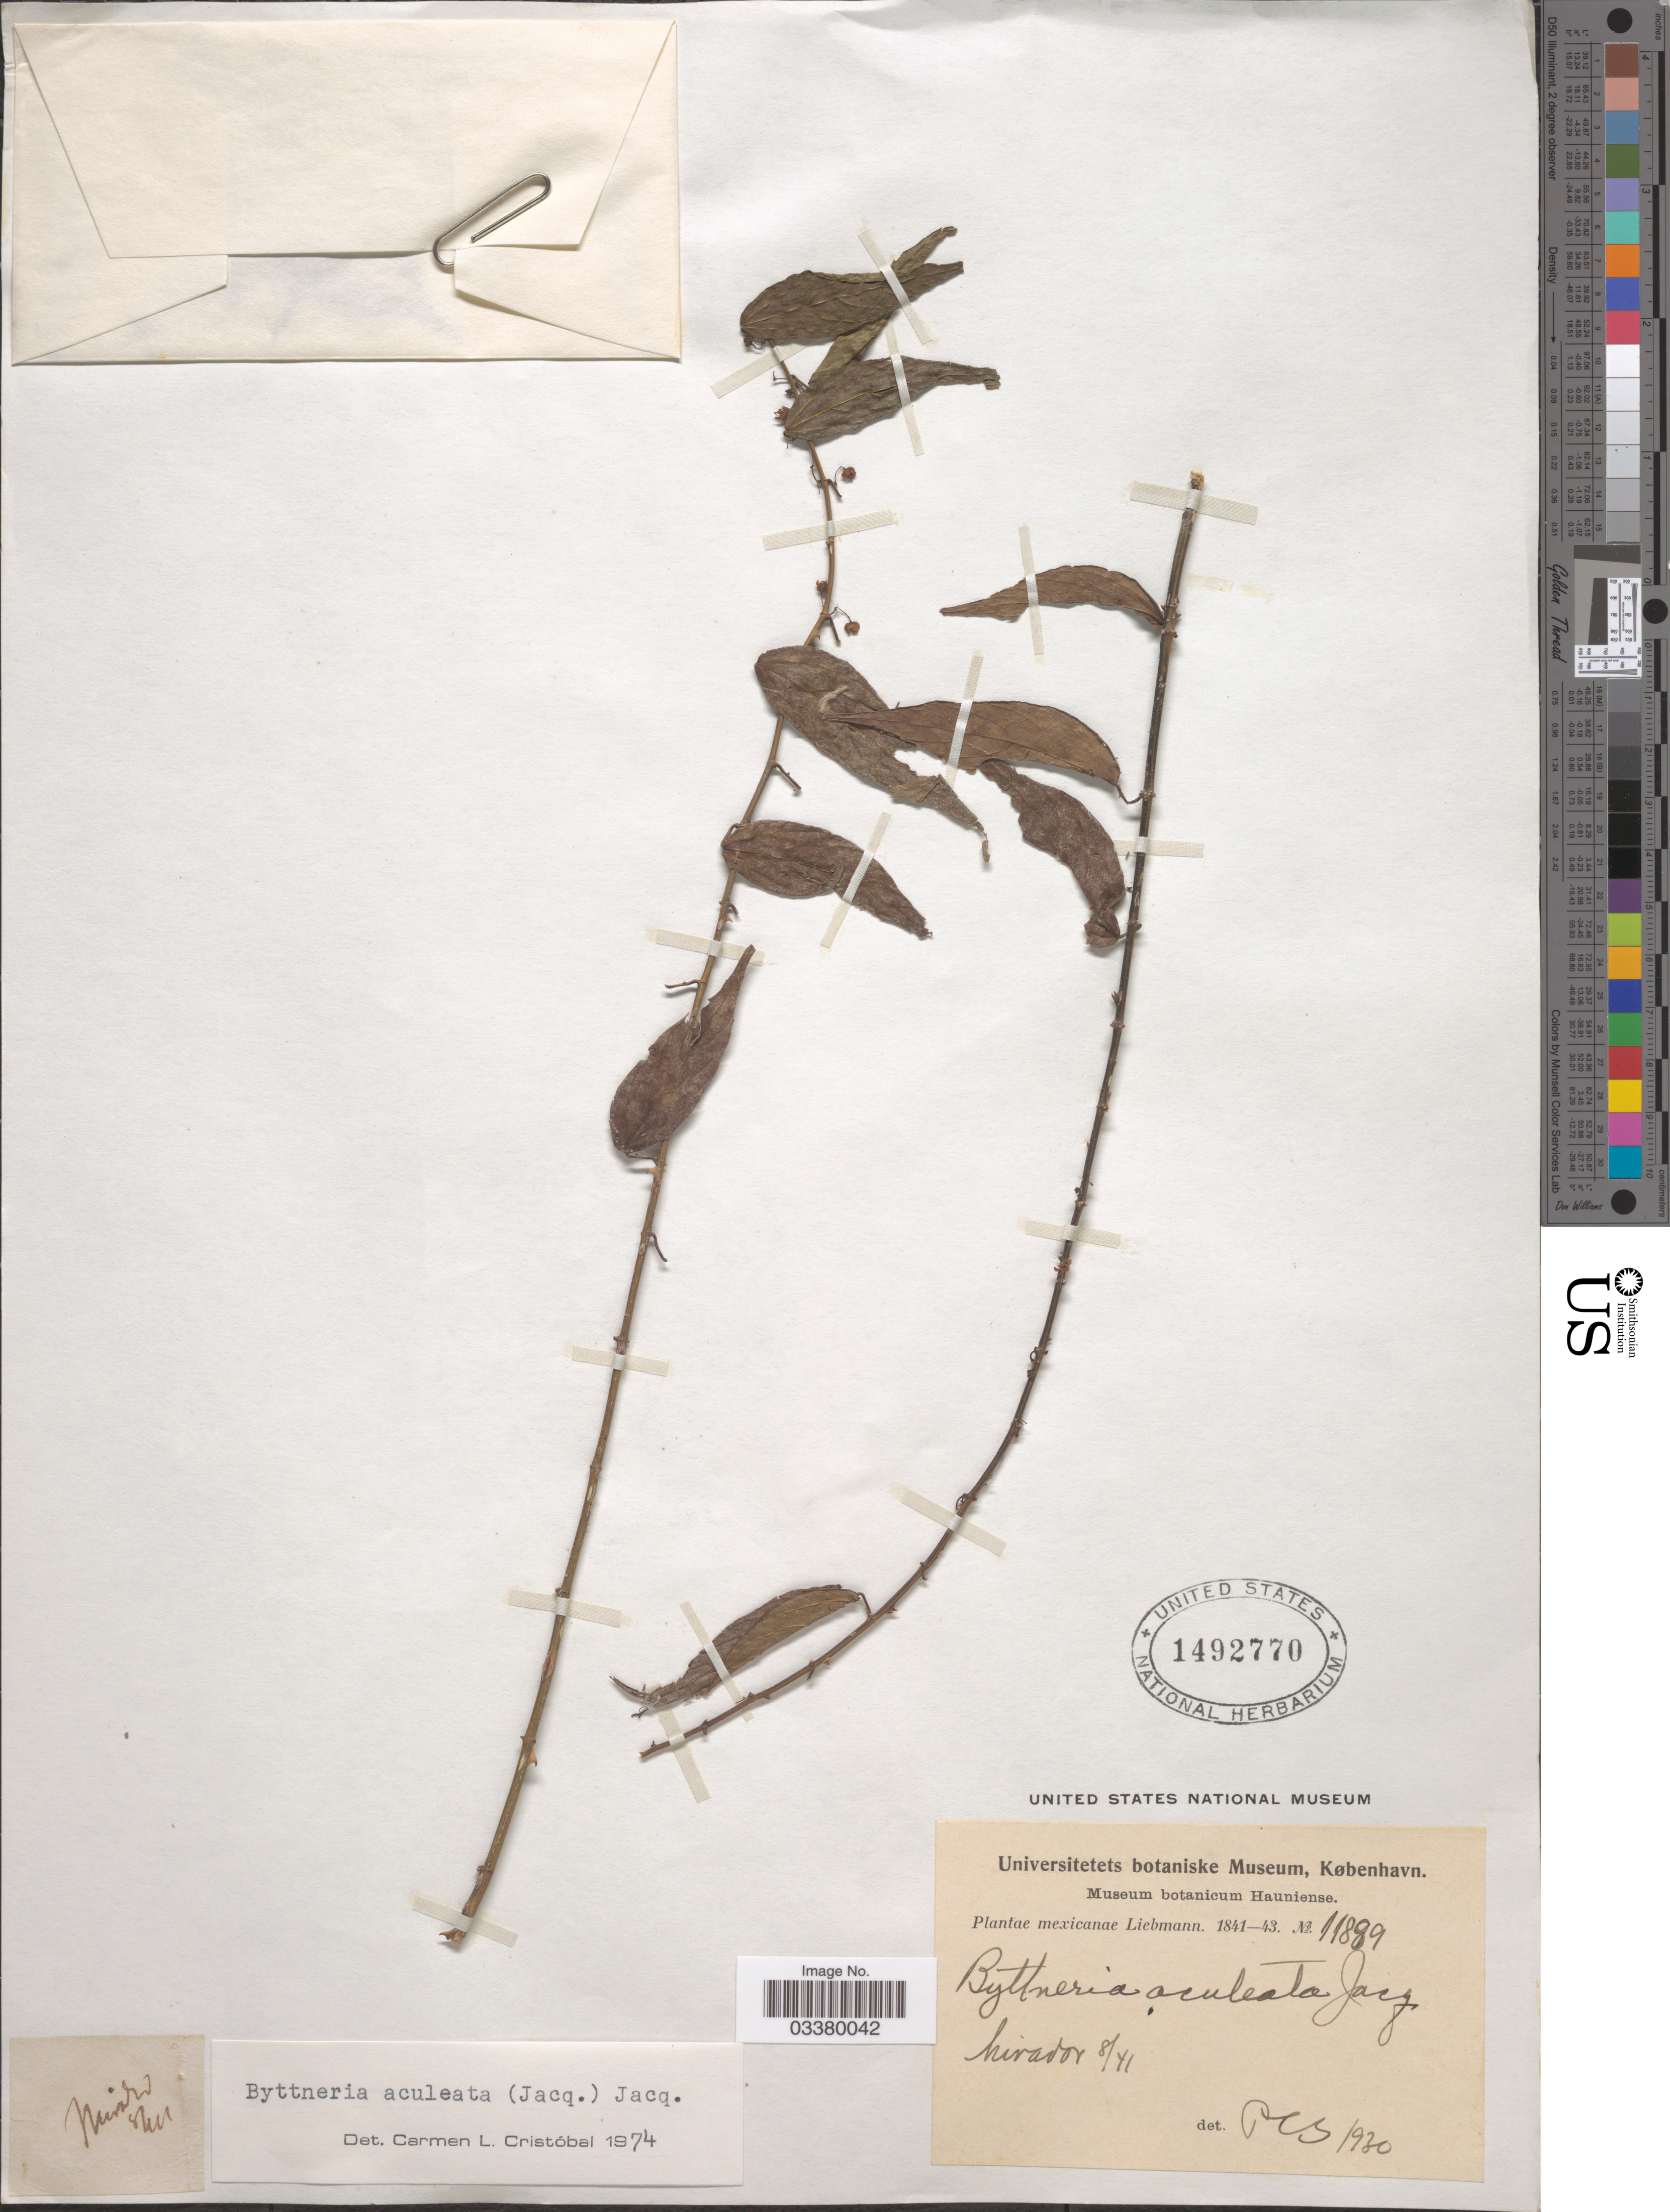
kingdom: Plantae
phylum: Tracheophyta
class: Magnoliopsida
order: Malvales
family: Malvaceae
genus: Byttneria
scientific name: Byttneria aculeata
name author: (Jacq.) Jacq.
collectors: Liebmann, --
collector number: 11889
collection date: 1841-08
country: Mexico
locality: Mirador.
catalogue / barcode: US 1492770